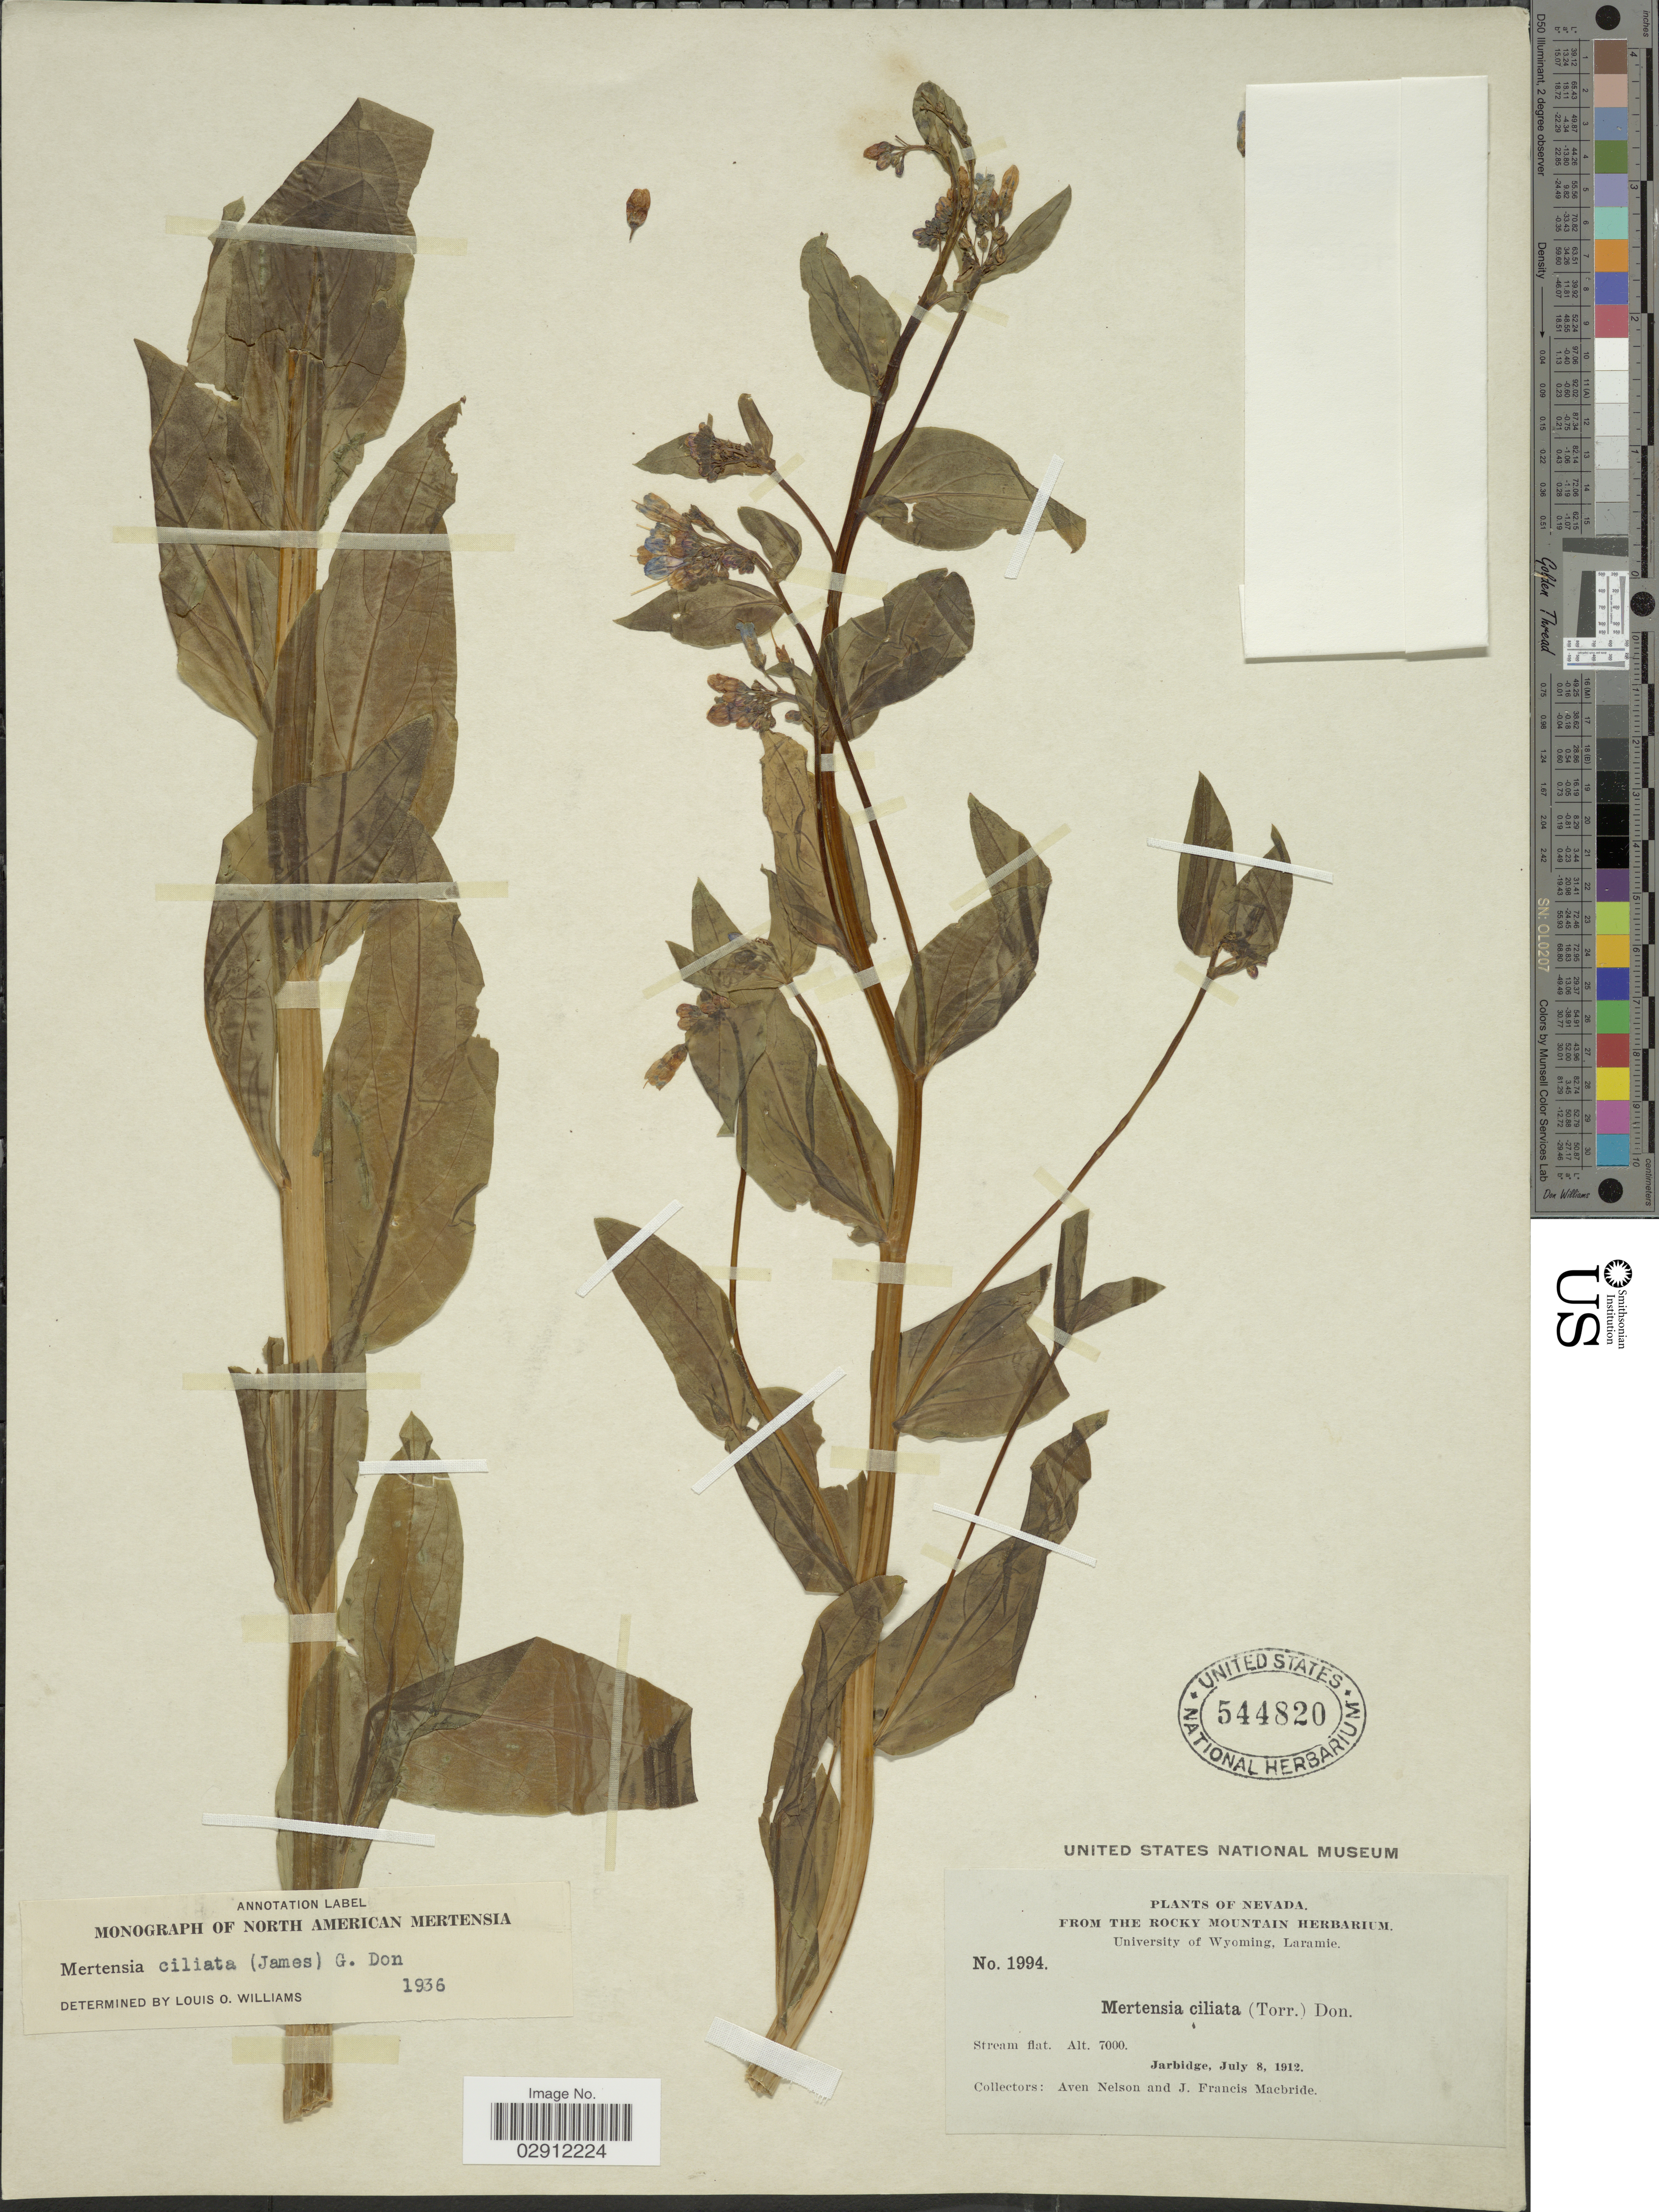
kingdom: Plantae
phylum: Tracheophyta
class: Magnoliopsida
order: Boraginales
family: Boraginaceae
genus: Mertensia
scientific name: Mertensia ciliata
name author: (James) G. Don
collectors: A. Nelson & J. F. Macbride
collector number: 1994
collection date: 1912-07-08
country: United States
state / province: Nevada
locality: Jarbridge.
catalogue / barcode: US 544820